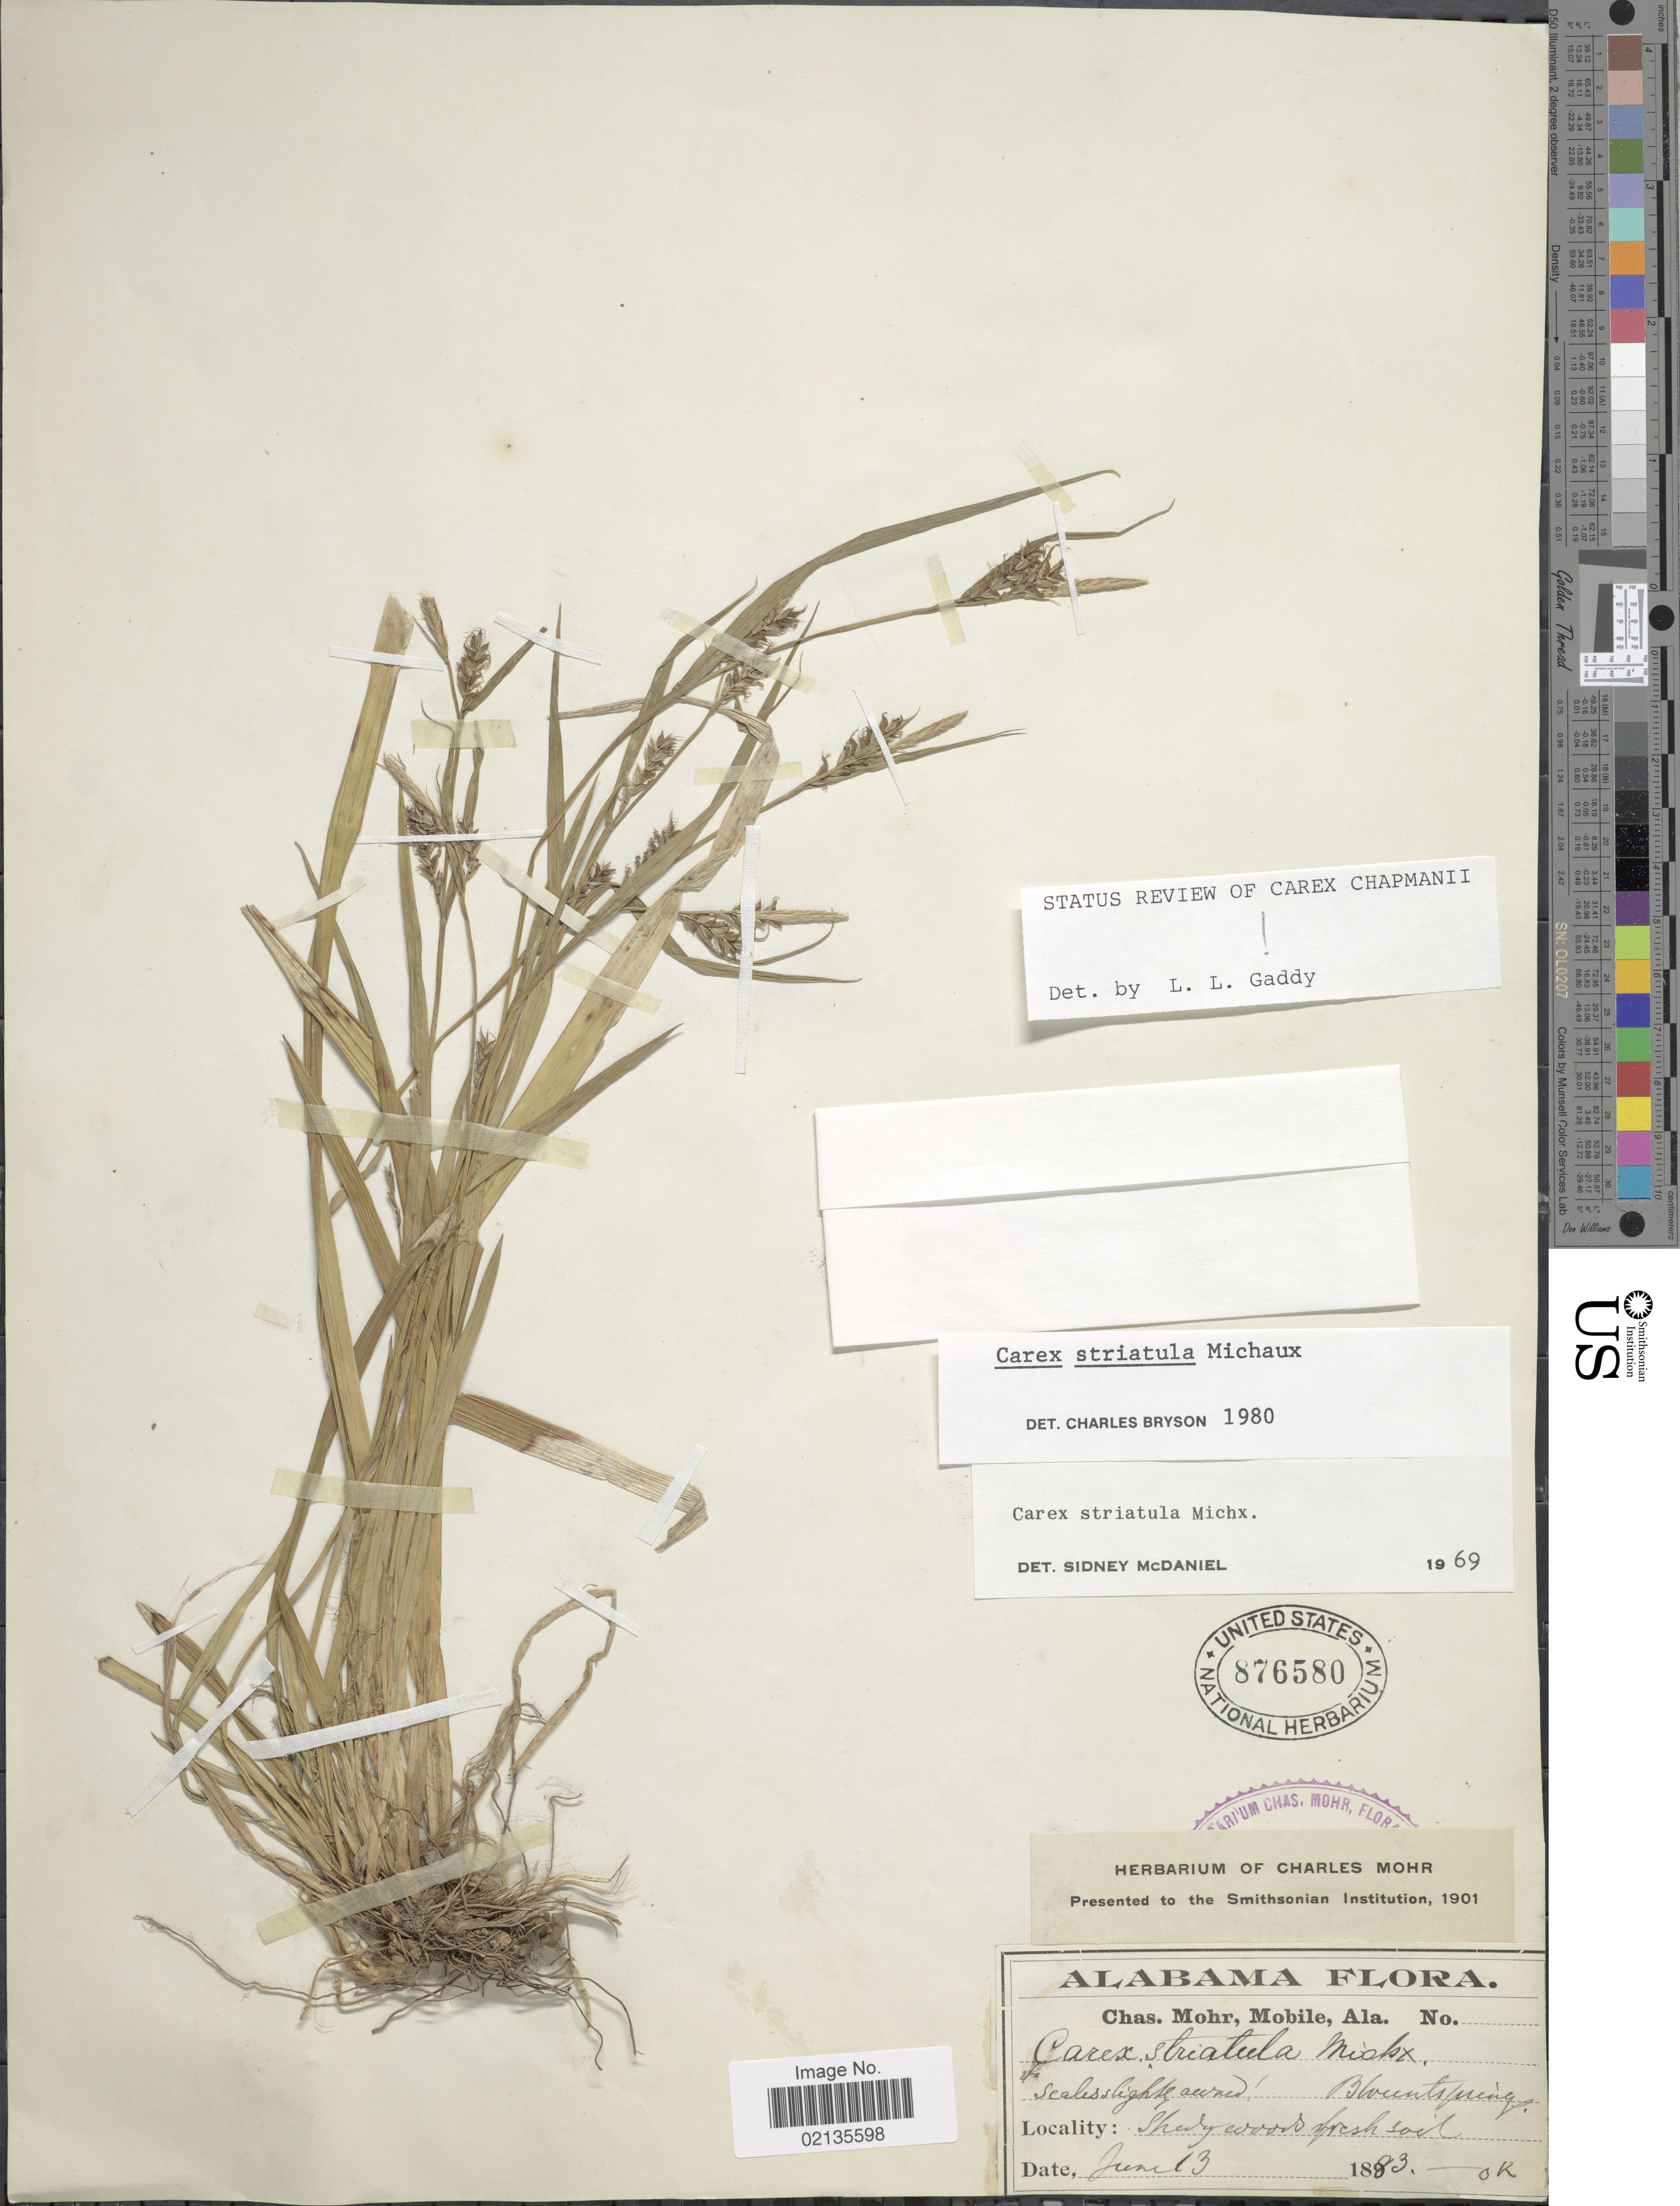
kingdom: Plantae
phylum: Tracheophyta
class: Liliopsida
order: Poales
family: Cyperaceae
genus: Carex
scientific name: Carex striatula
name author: Michx.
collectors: Mohr, C. T. (herbarium)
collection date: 1883-06-13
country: United States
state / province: Alabama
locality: Blountspring, shedy woods fresh soil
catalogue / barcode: US 876580